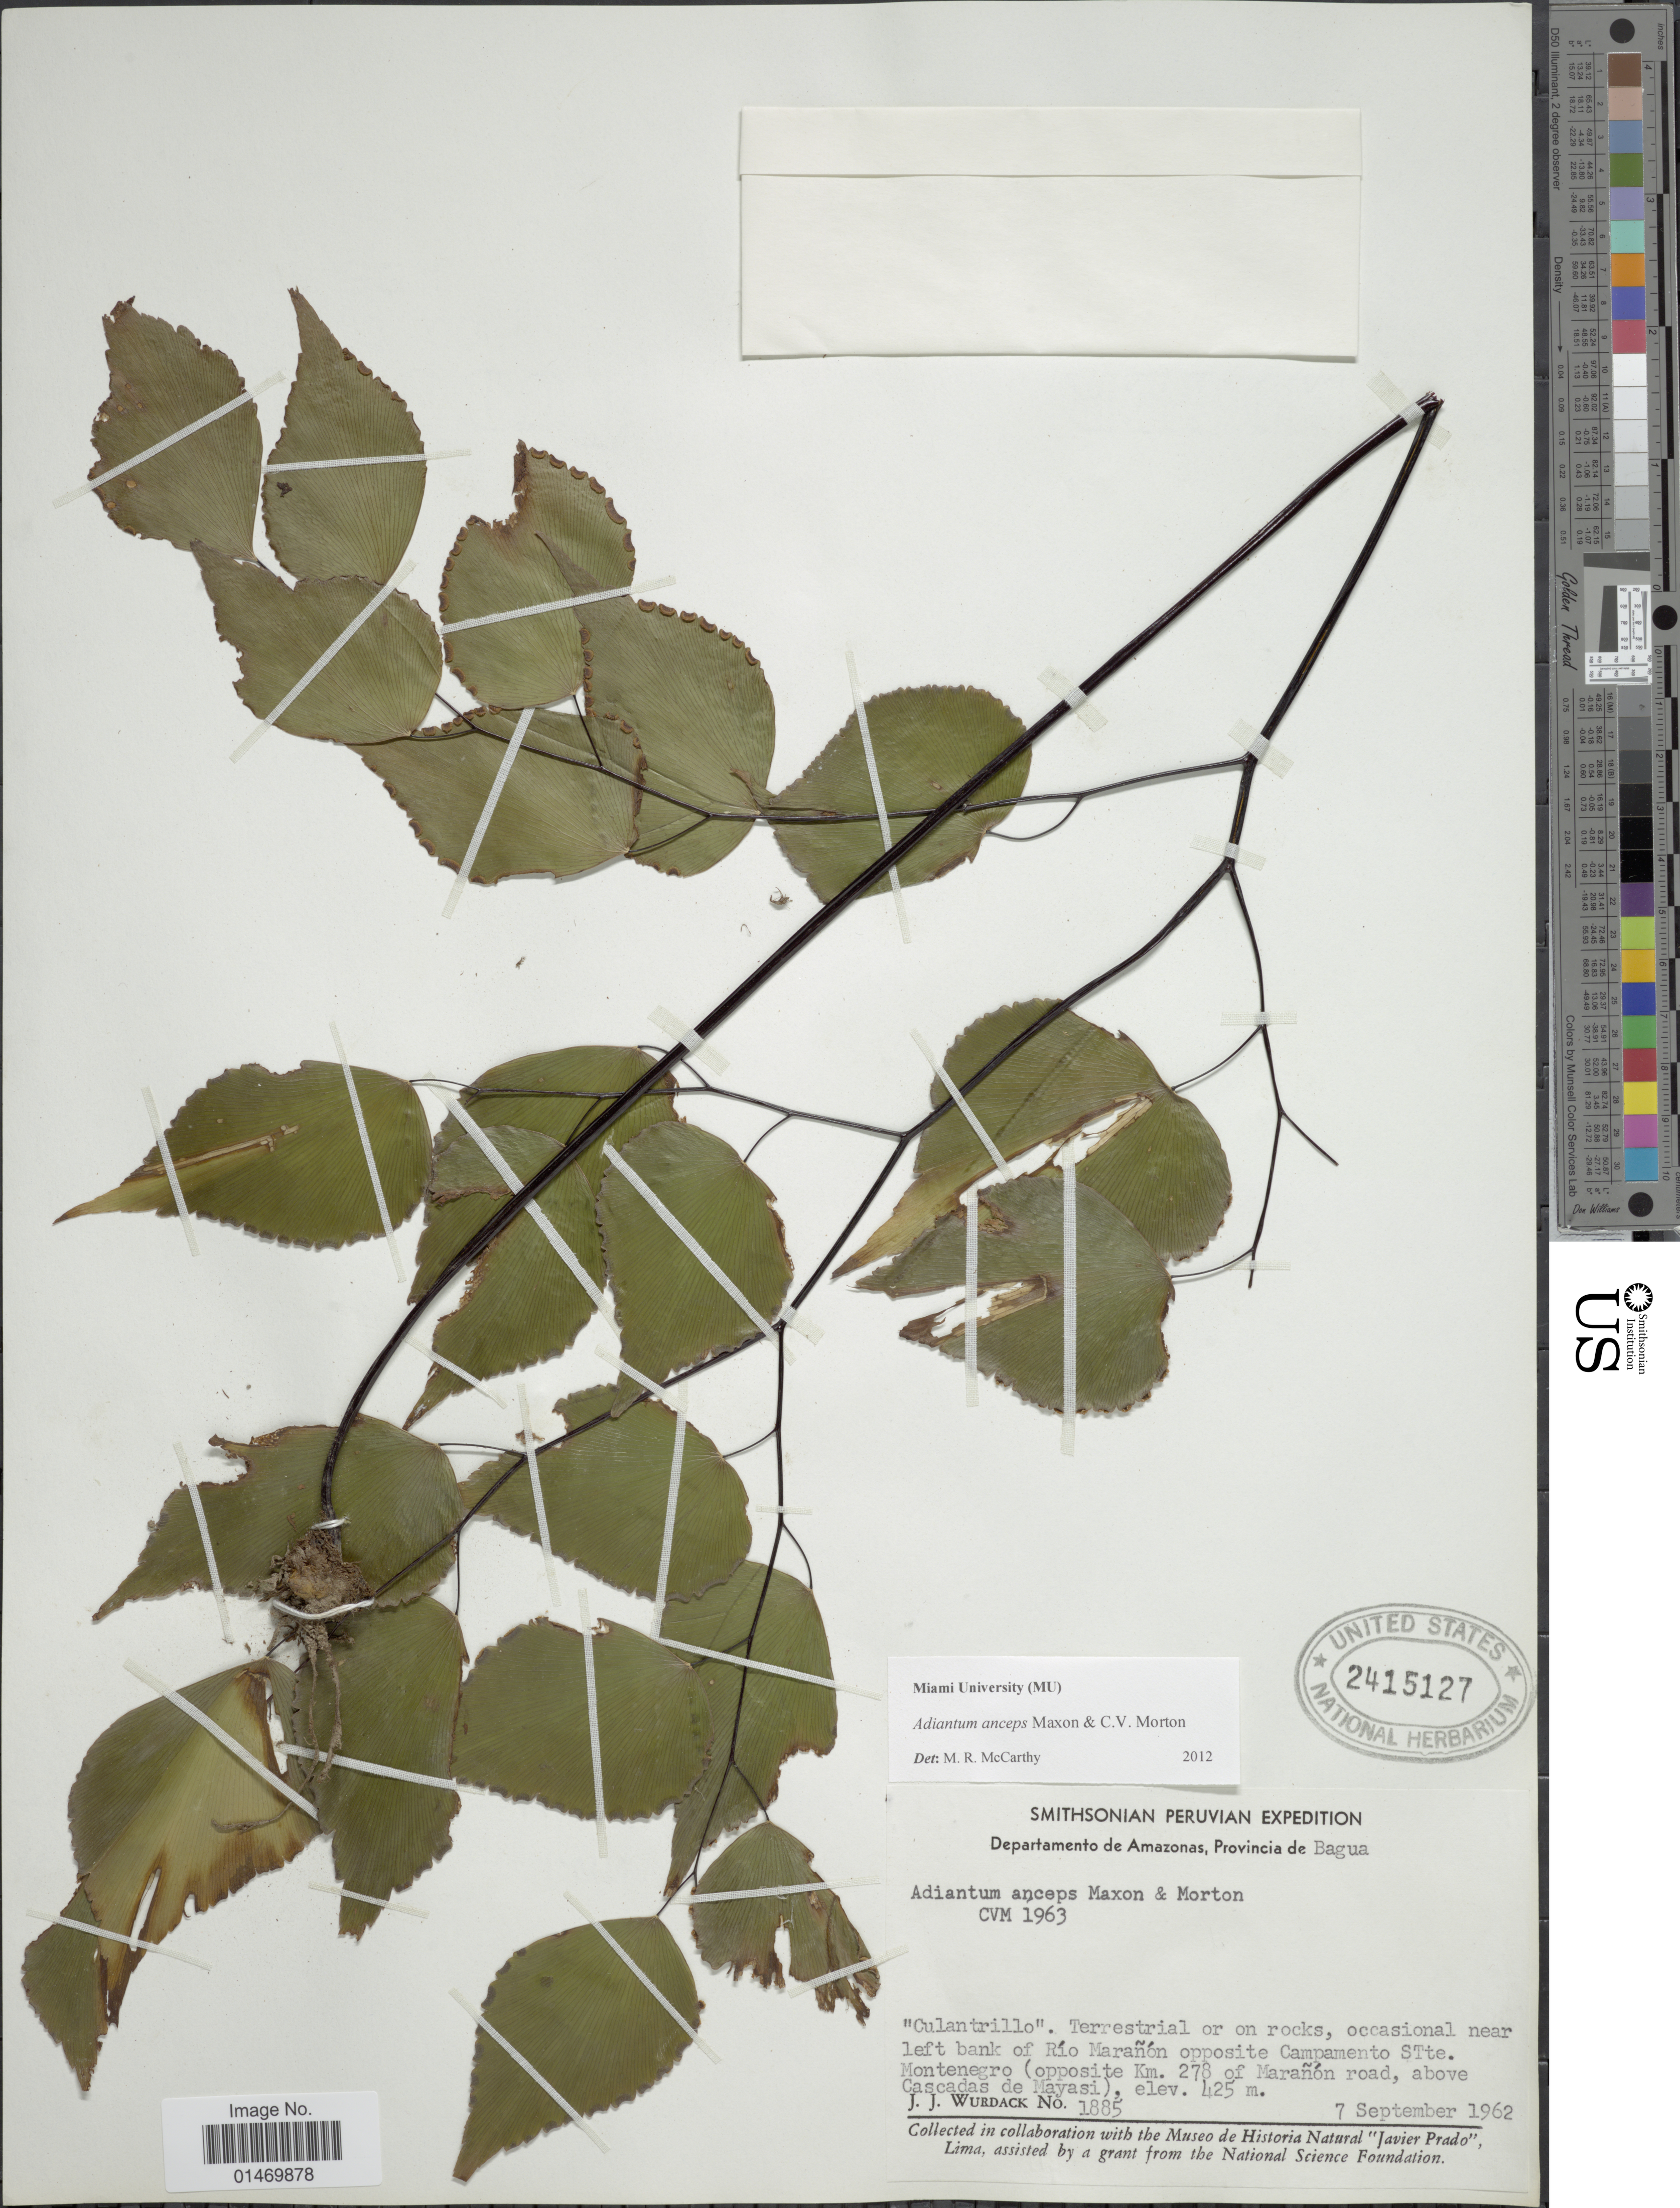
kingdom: Plantae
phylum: Tracheophyta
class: Polypodiopsida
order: Polypodiales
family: Pteridaceae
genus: Adiantum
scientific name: Adiantum anceps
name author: Maxon & C.V. Morton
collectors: J. J. Wurdack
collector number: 1885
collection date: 1962-09-07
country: Peru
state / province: Amazonas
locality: Peru, Provincia de Bagua, "Culantrillo". Terrestrial or on rocks, occasional near left bank of Rio Maranon opposite Campamento STte. Montenegro (opposite KM. 278 of Maranon road, above Cascadas de Mayasi).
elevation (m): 425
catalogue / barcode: US 2415127